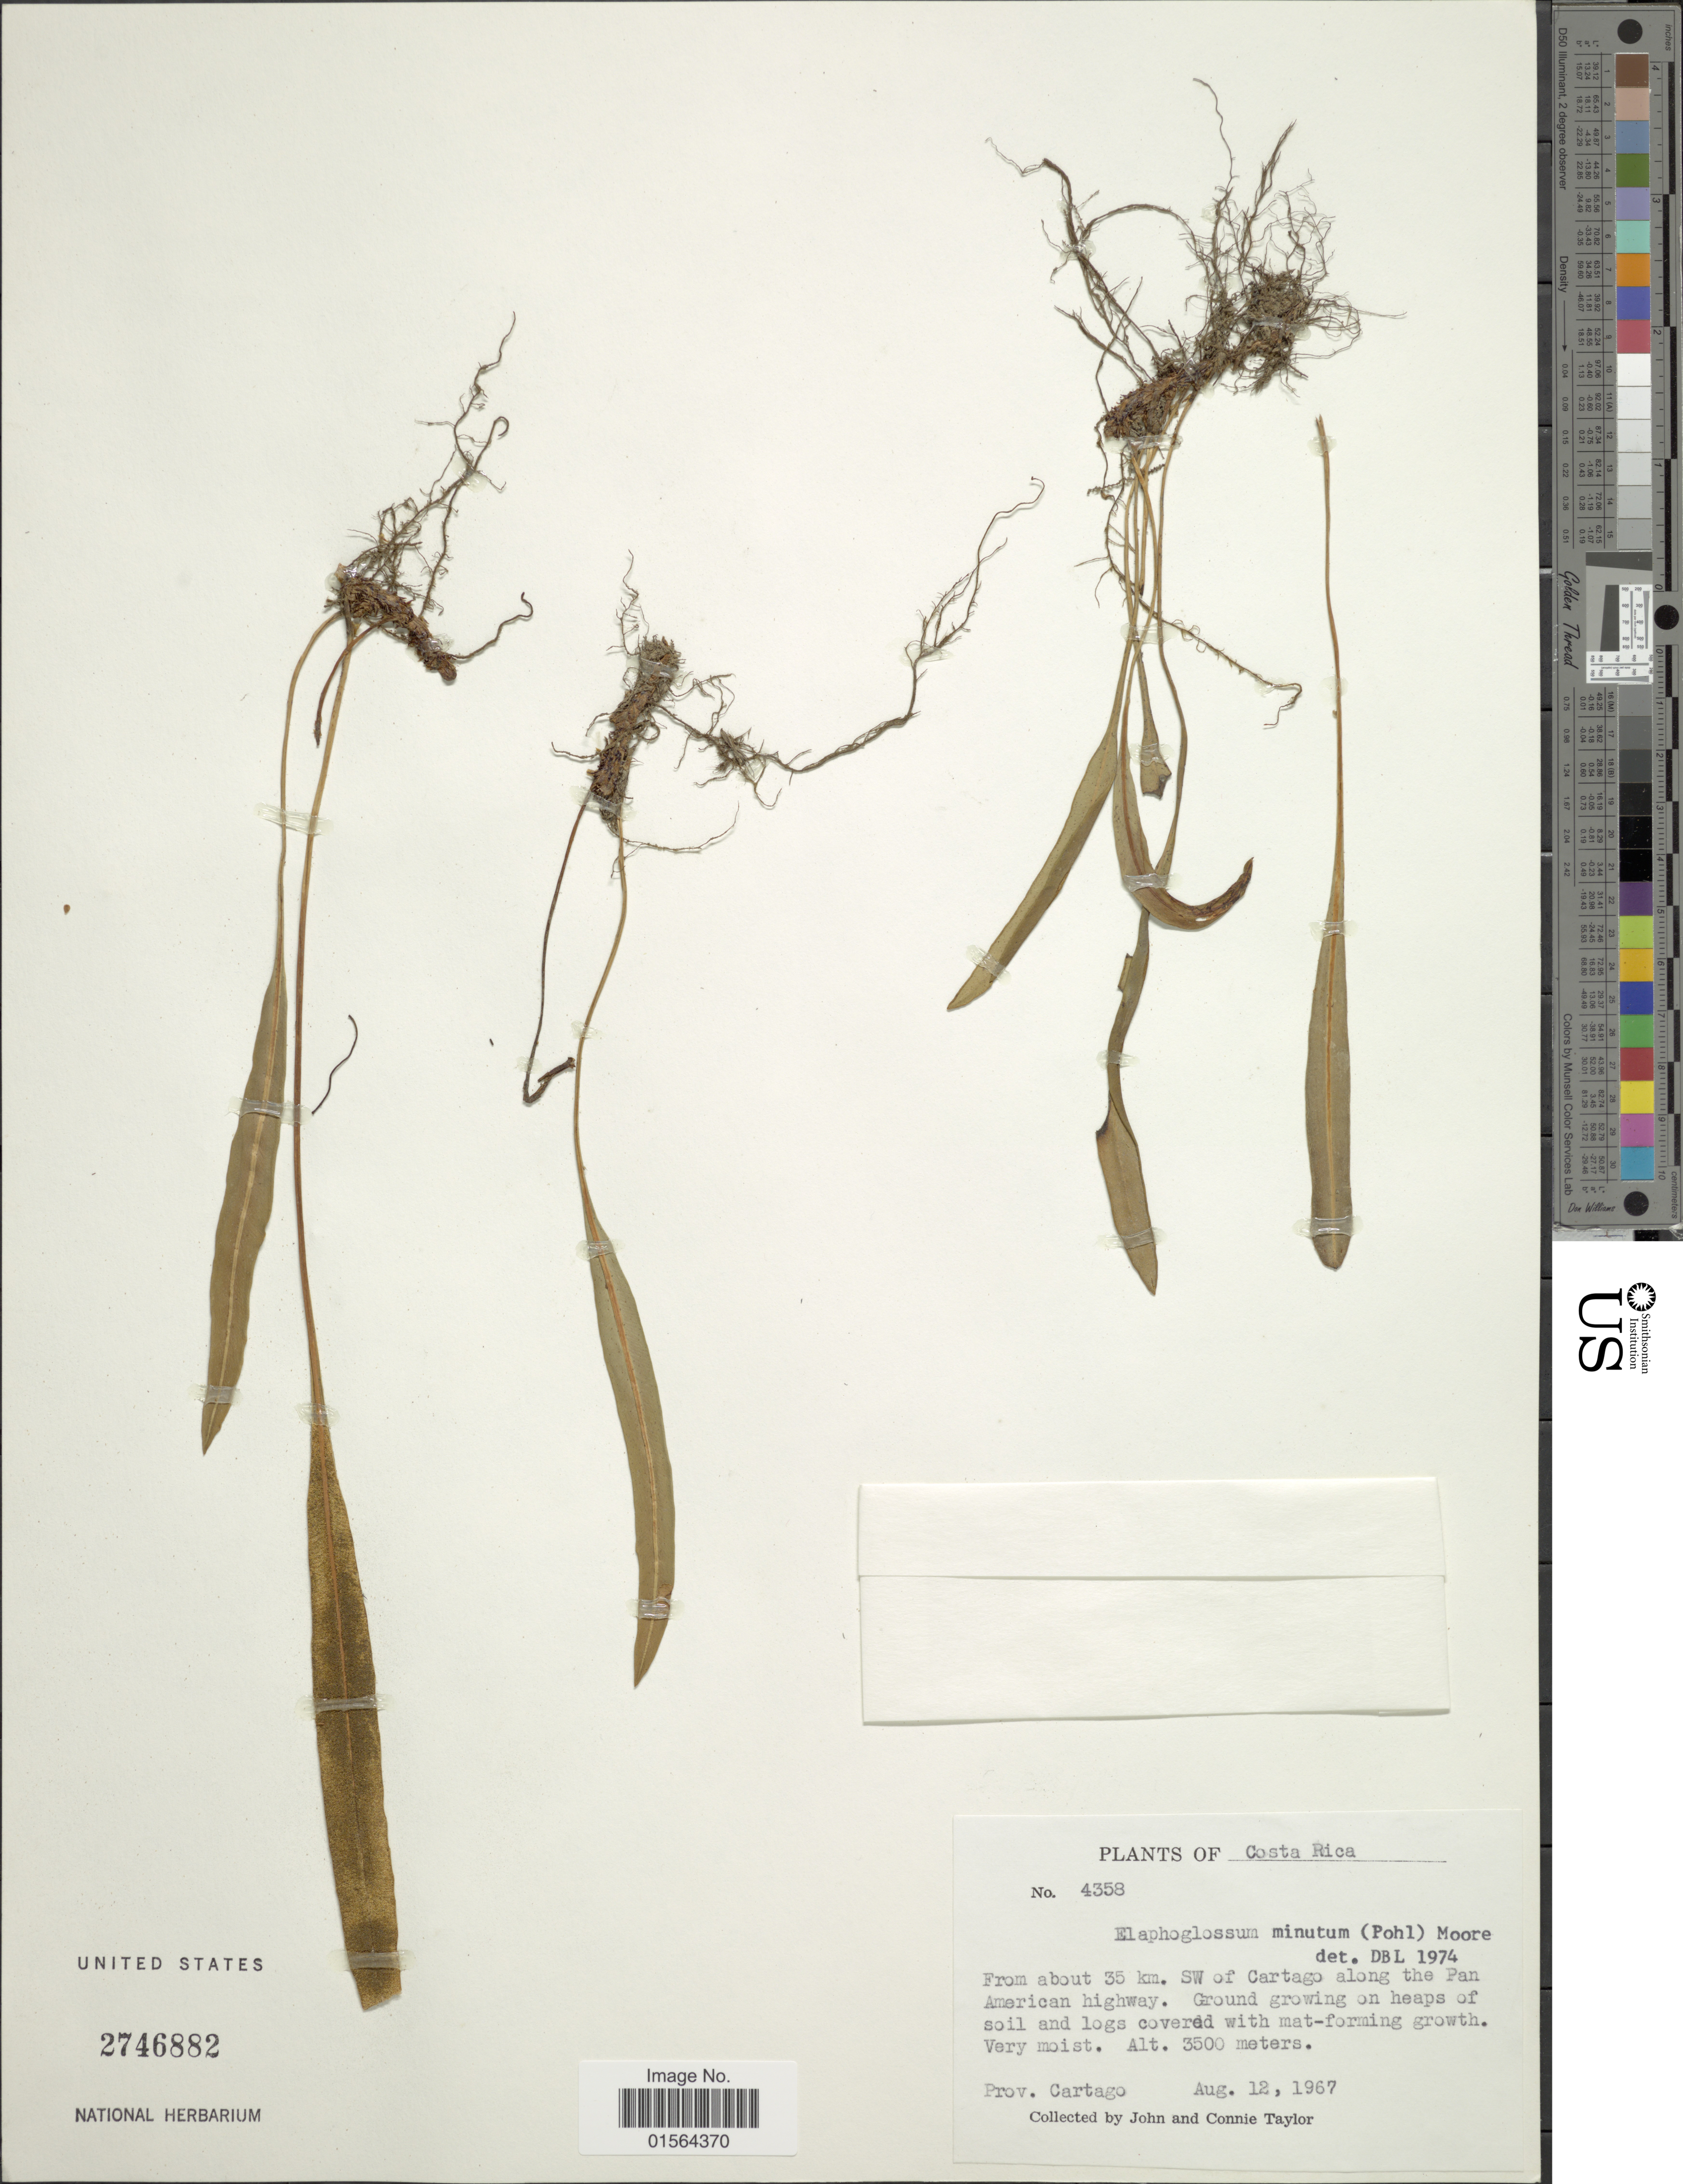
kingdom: Plantae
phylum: Tracheophyta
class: Polypodiopsida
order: Polypodiales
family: Dryopteridaceae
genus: Elaphoglossum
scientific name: Elaphoglossum minutum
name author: (Pohl ex Fée) T. Moore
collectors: J. Taylor & C. Taylor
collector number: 4358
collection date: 1967-08-12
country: Costa Rica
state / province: Cartago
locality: From about 35 km. SW of Cartago along the Pan American highway, Prov. Cartago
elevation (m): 3500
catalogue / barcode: US 2746882